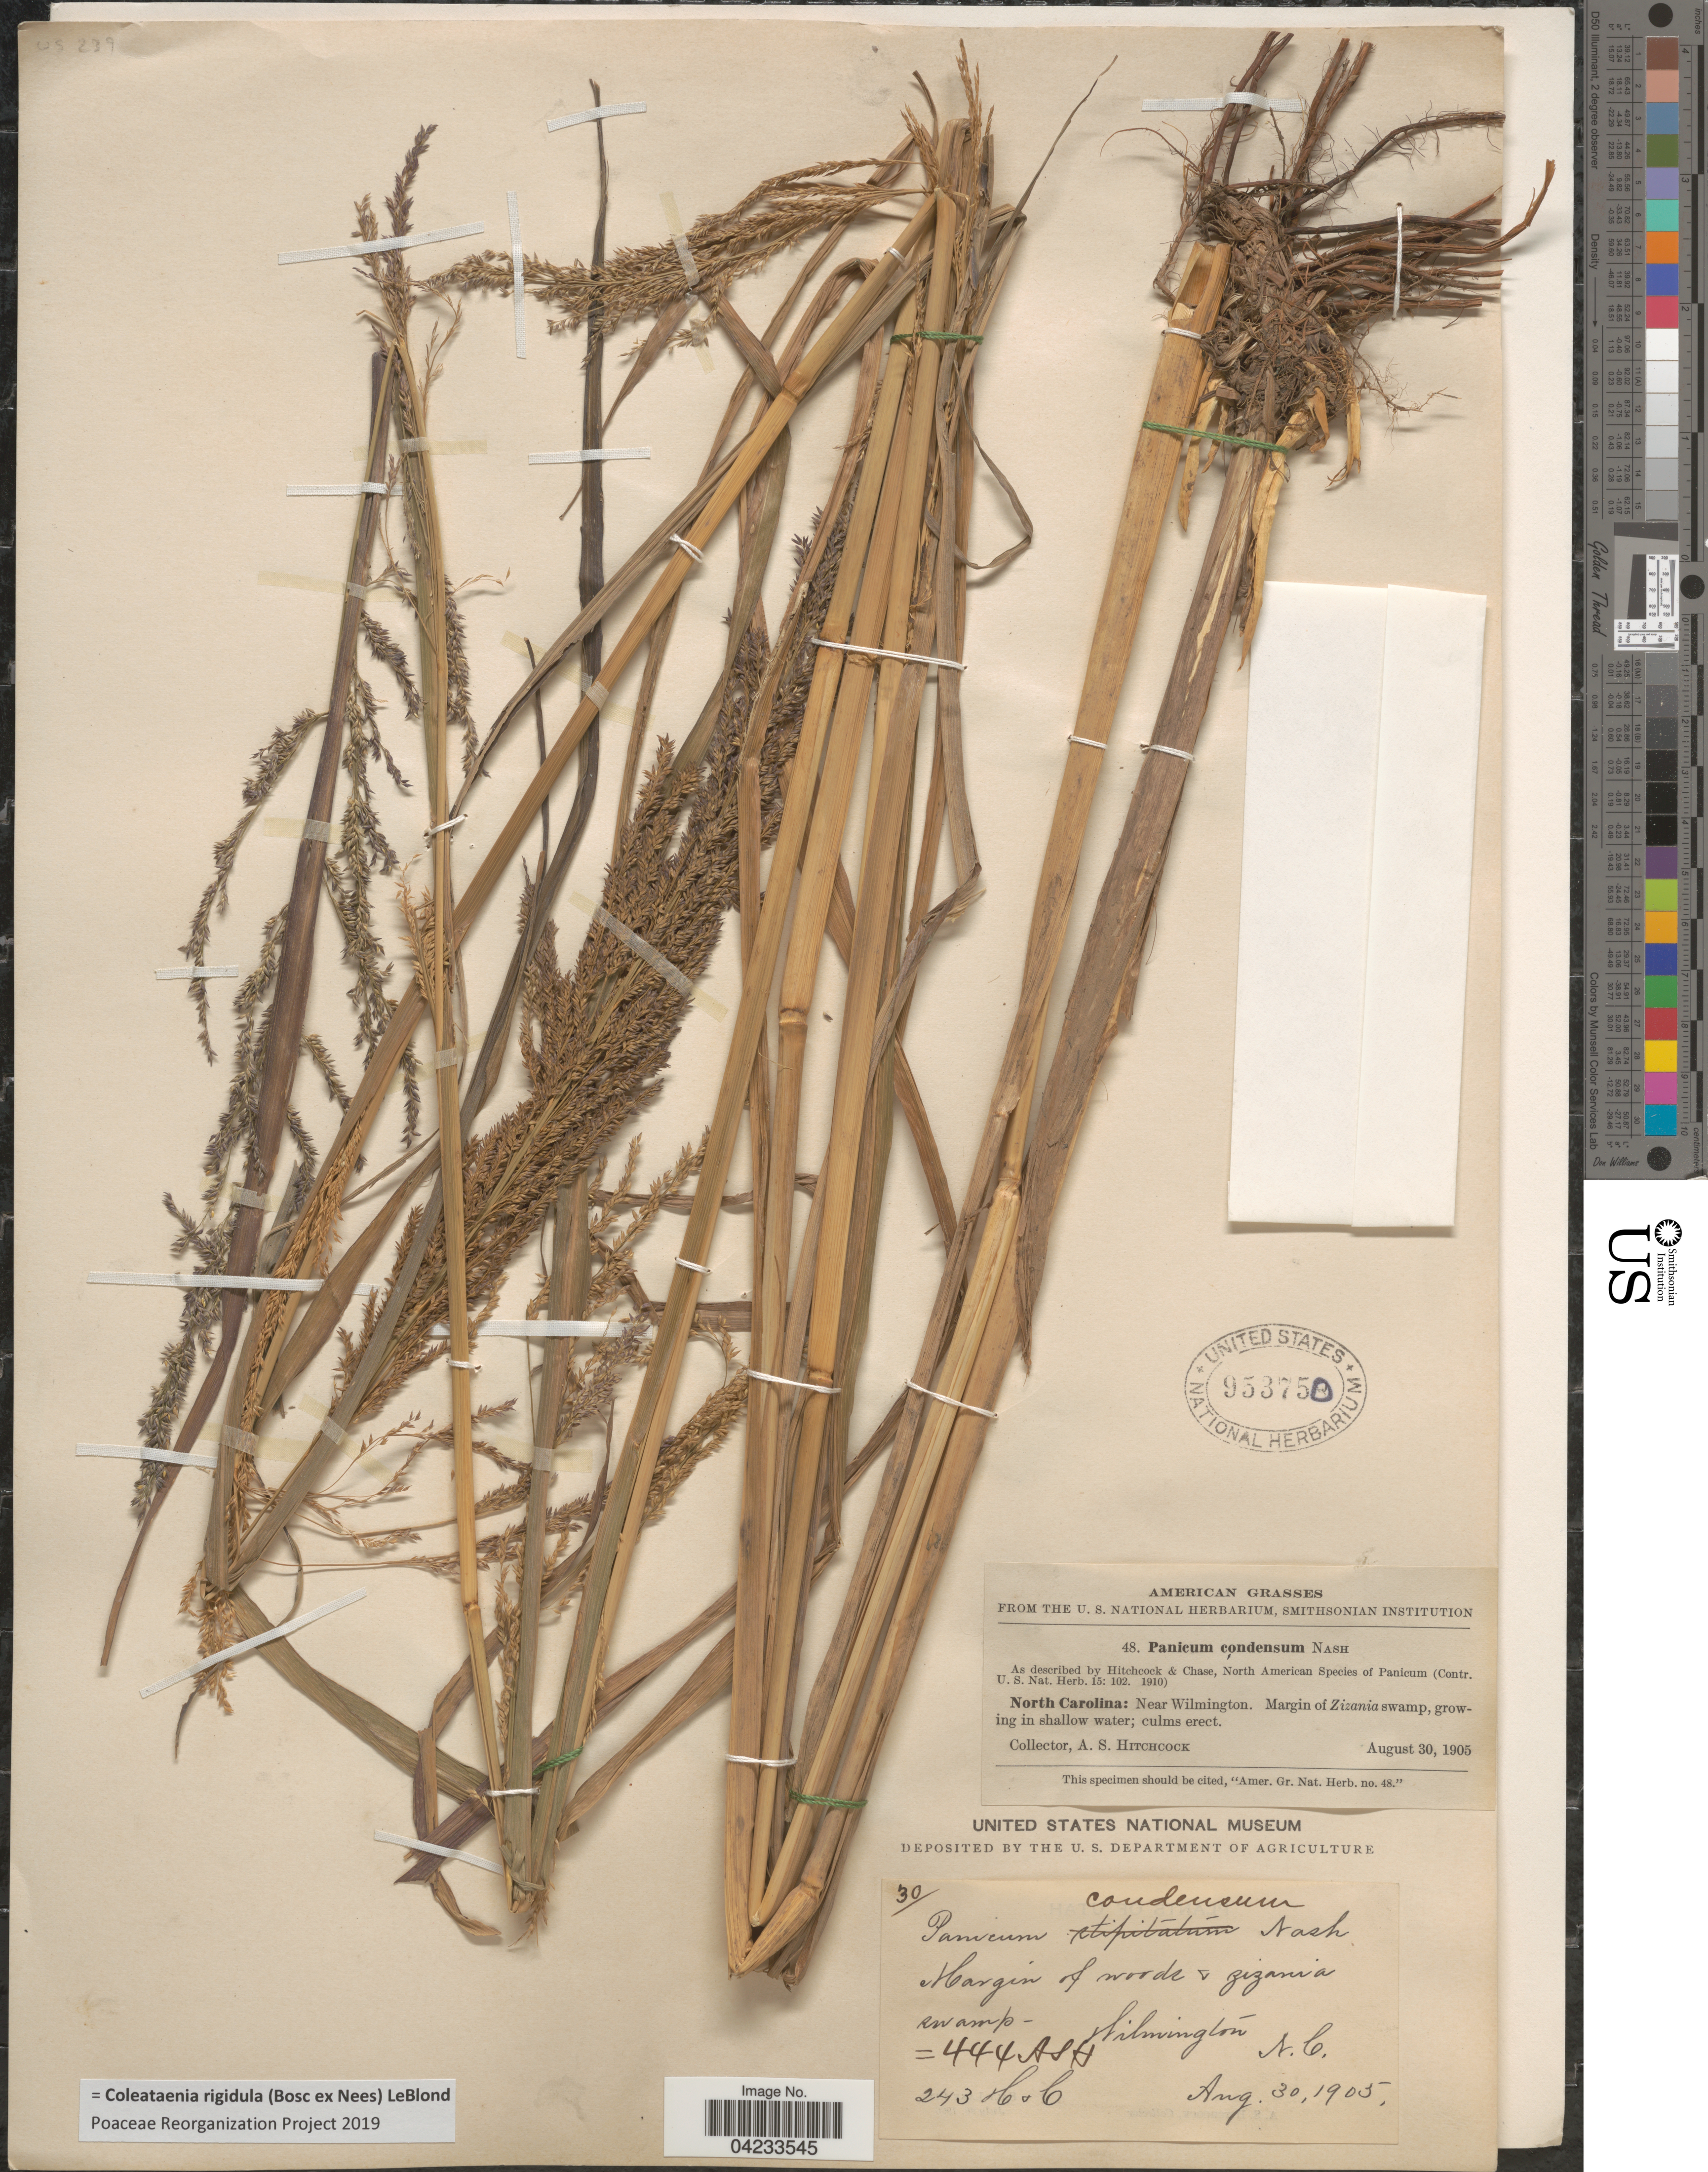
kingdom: Plantae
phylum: Tracheophyta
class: Liliopsida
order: Poales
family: Poaceae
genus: Coleataenia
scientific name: Coleataenia rigidula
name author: (Bosc ex Nees) LeBlond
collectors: A. S. Hitchcock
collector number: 444/30/48?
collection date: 1905-08-30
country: United States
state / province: North Carolina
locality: Near Wilmington. Margin of Zizania swamp.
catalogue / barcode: US 953750